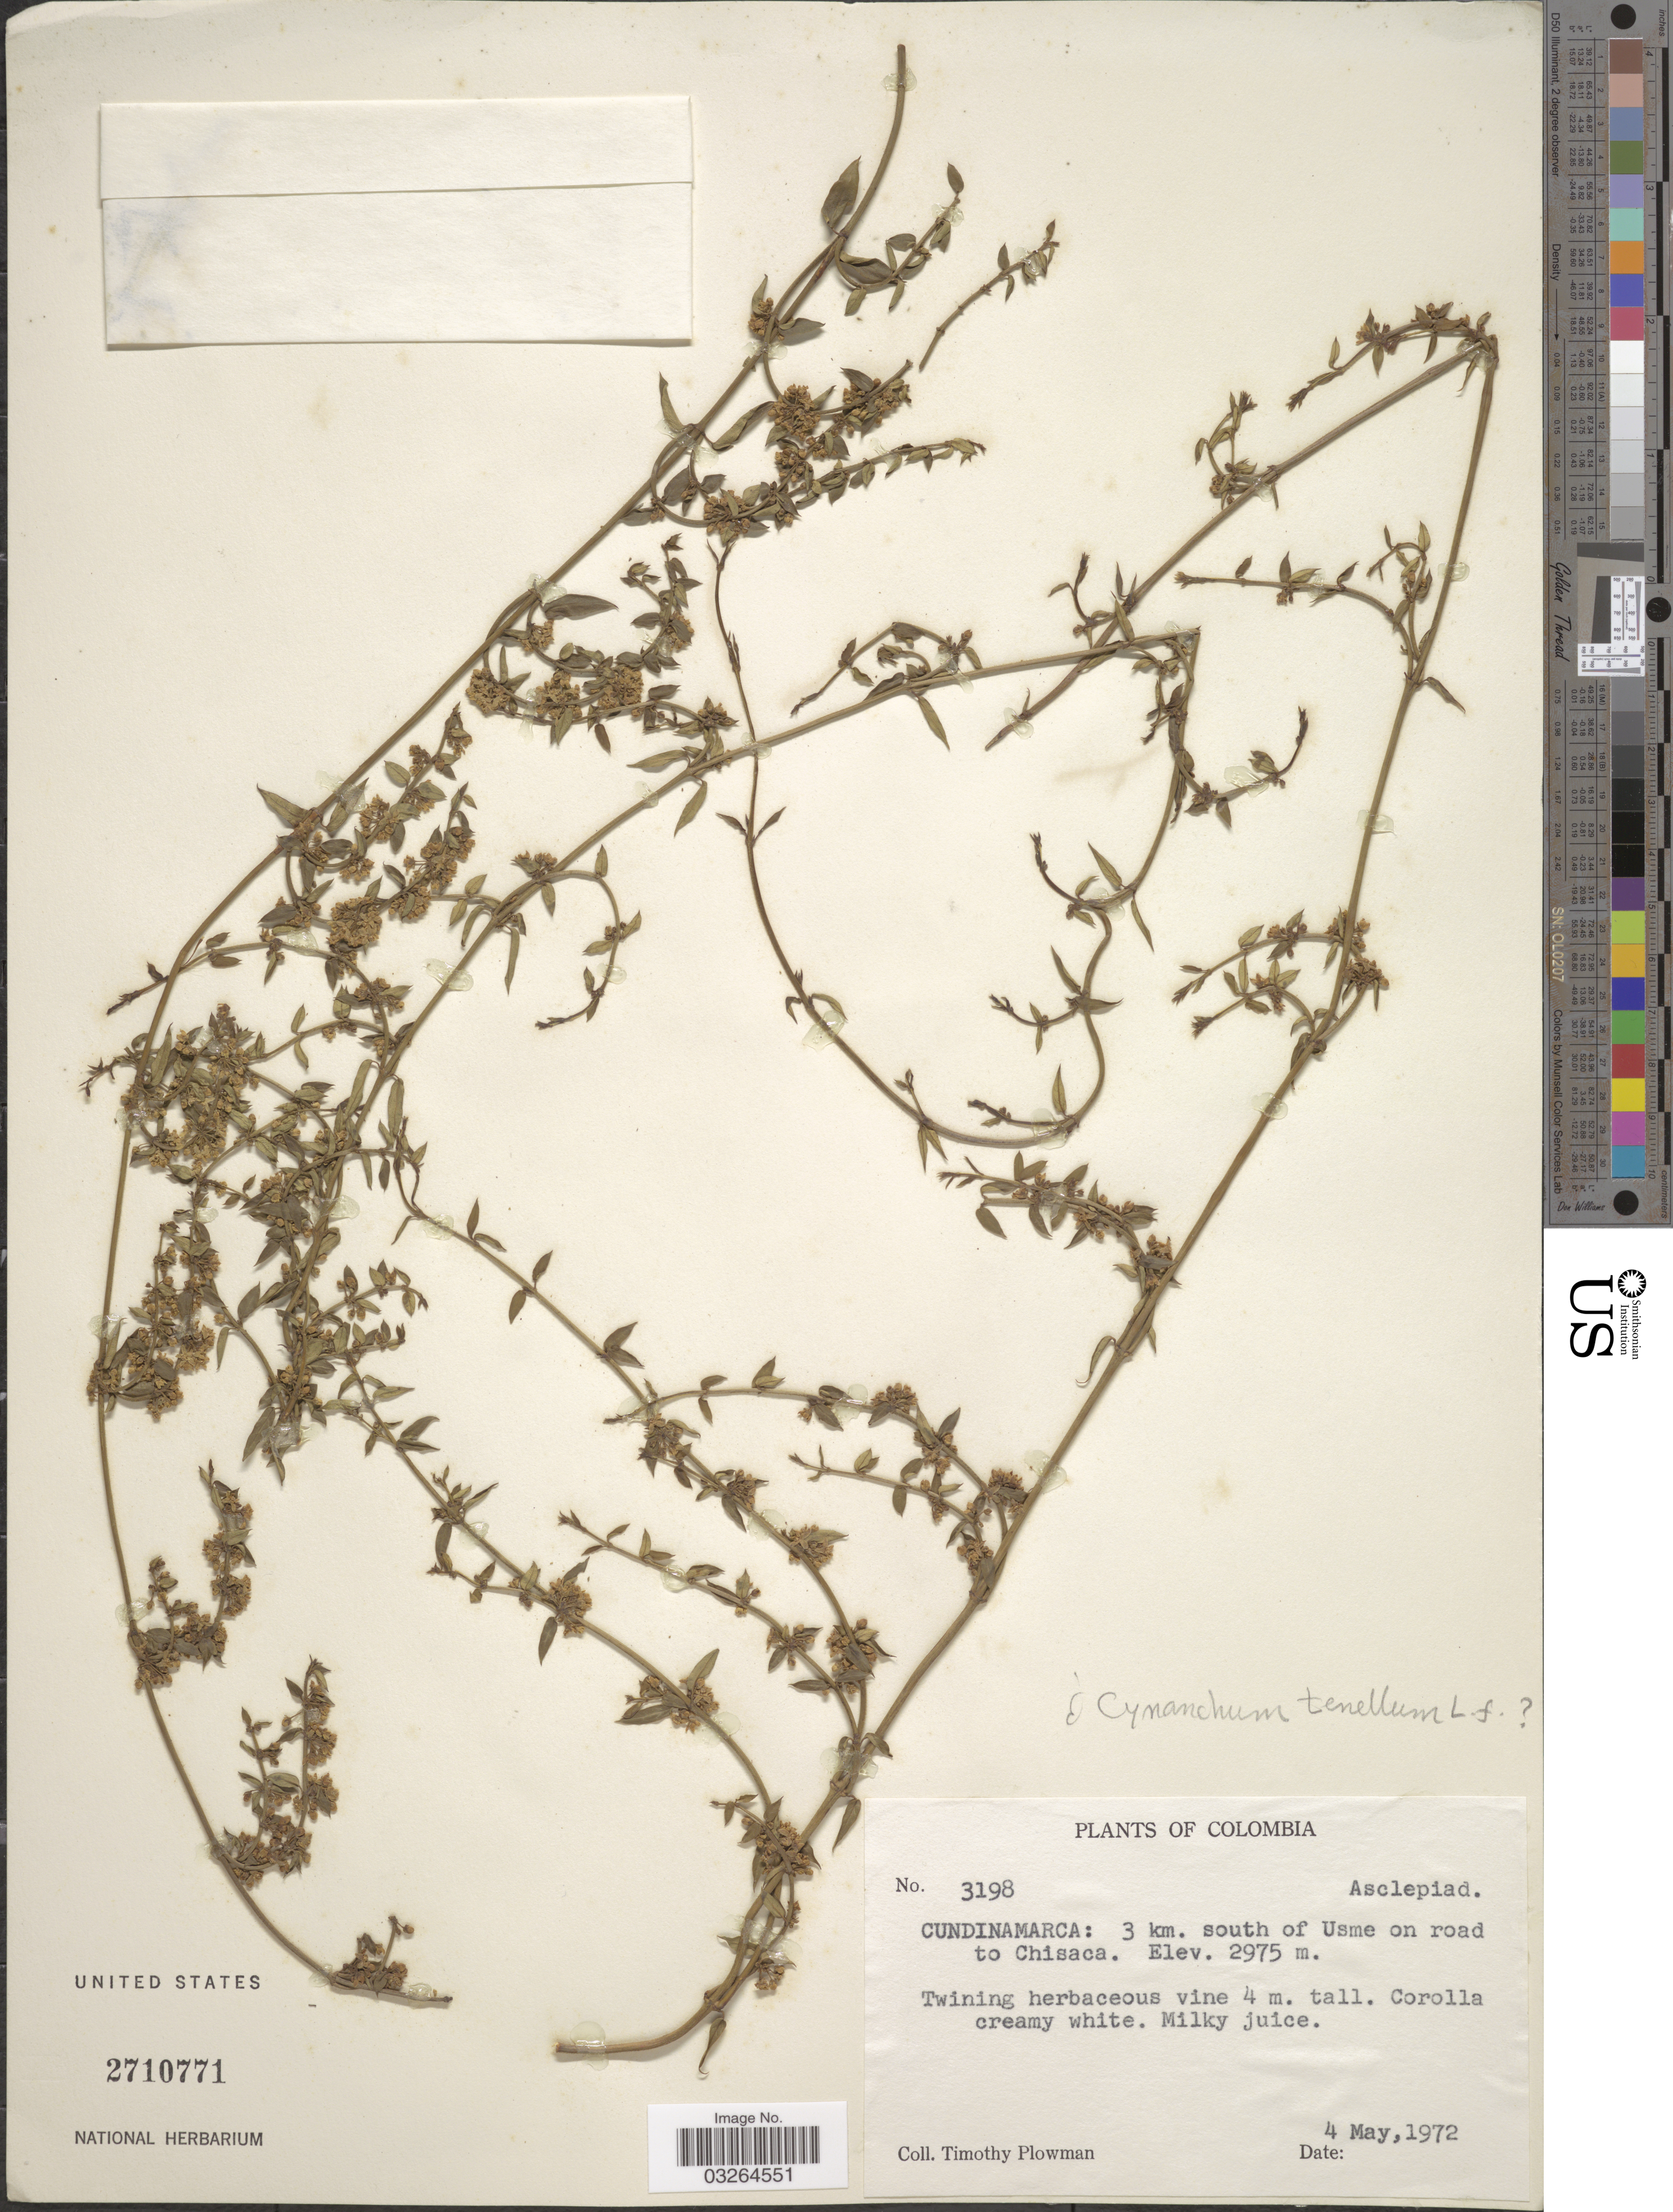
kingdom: Plantae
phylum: Tracheophyta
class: Magnoliopsida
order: Gentianales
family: Apocynaceae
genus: Scyphostelma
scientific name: Scyphostelma luteynii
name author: Morillo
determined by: Liede-Schumann, Sigrid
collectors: T. Plowman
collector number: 3198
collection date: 1972-05-04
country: Colombia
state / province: Cundinamarca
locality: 3 km. south of Usme on road to Chisaca.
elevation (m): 2975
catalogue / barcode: US 2710771